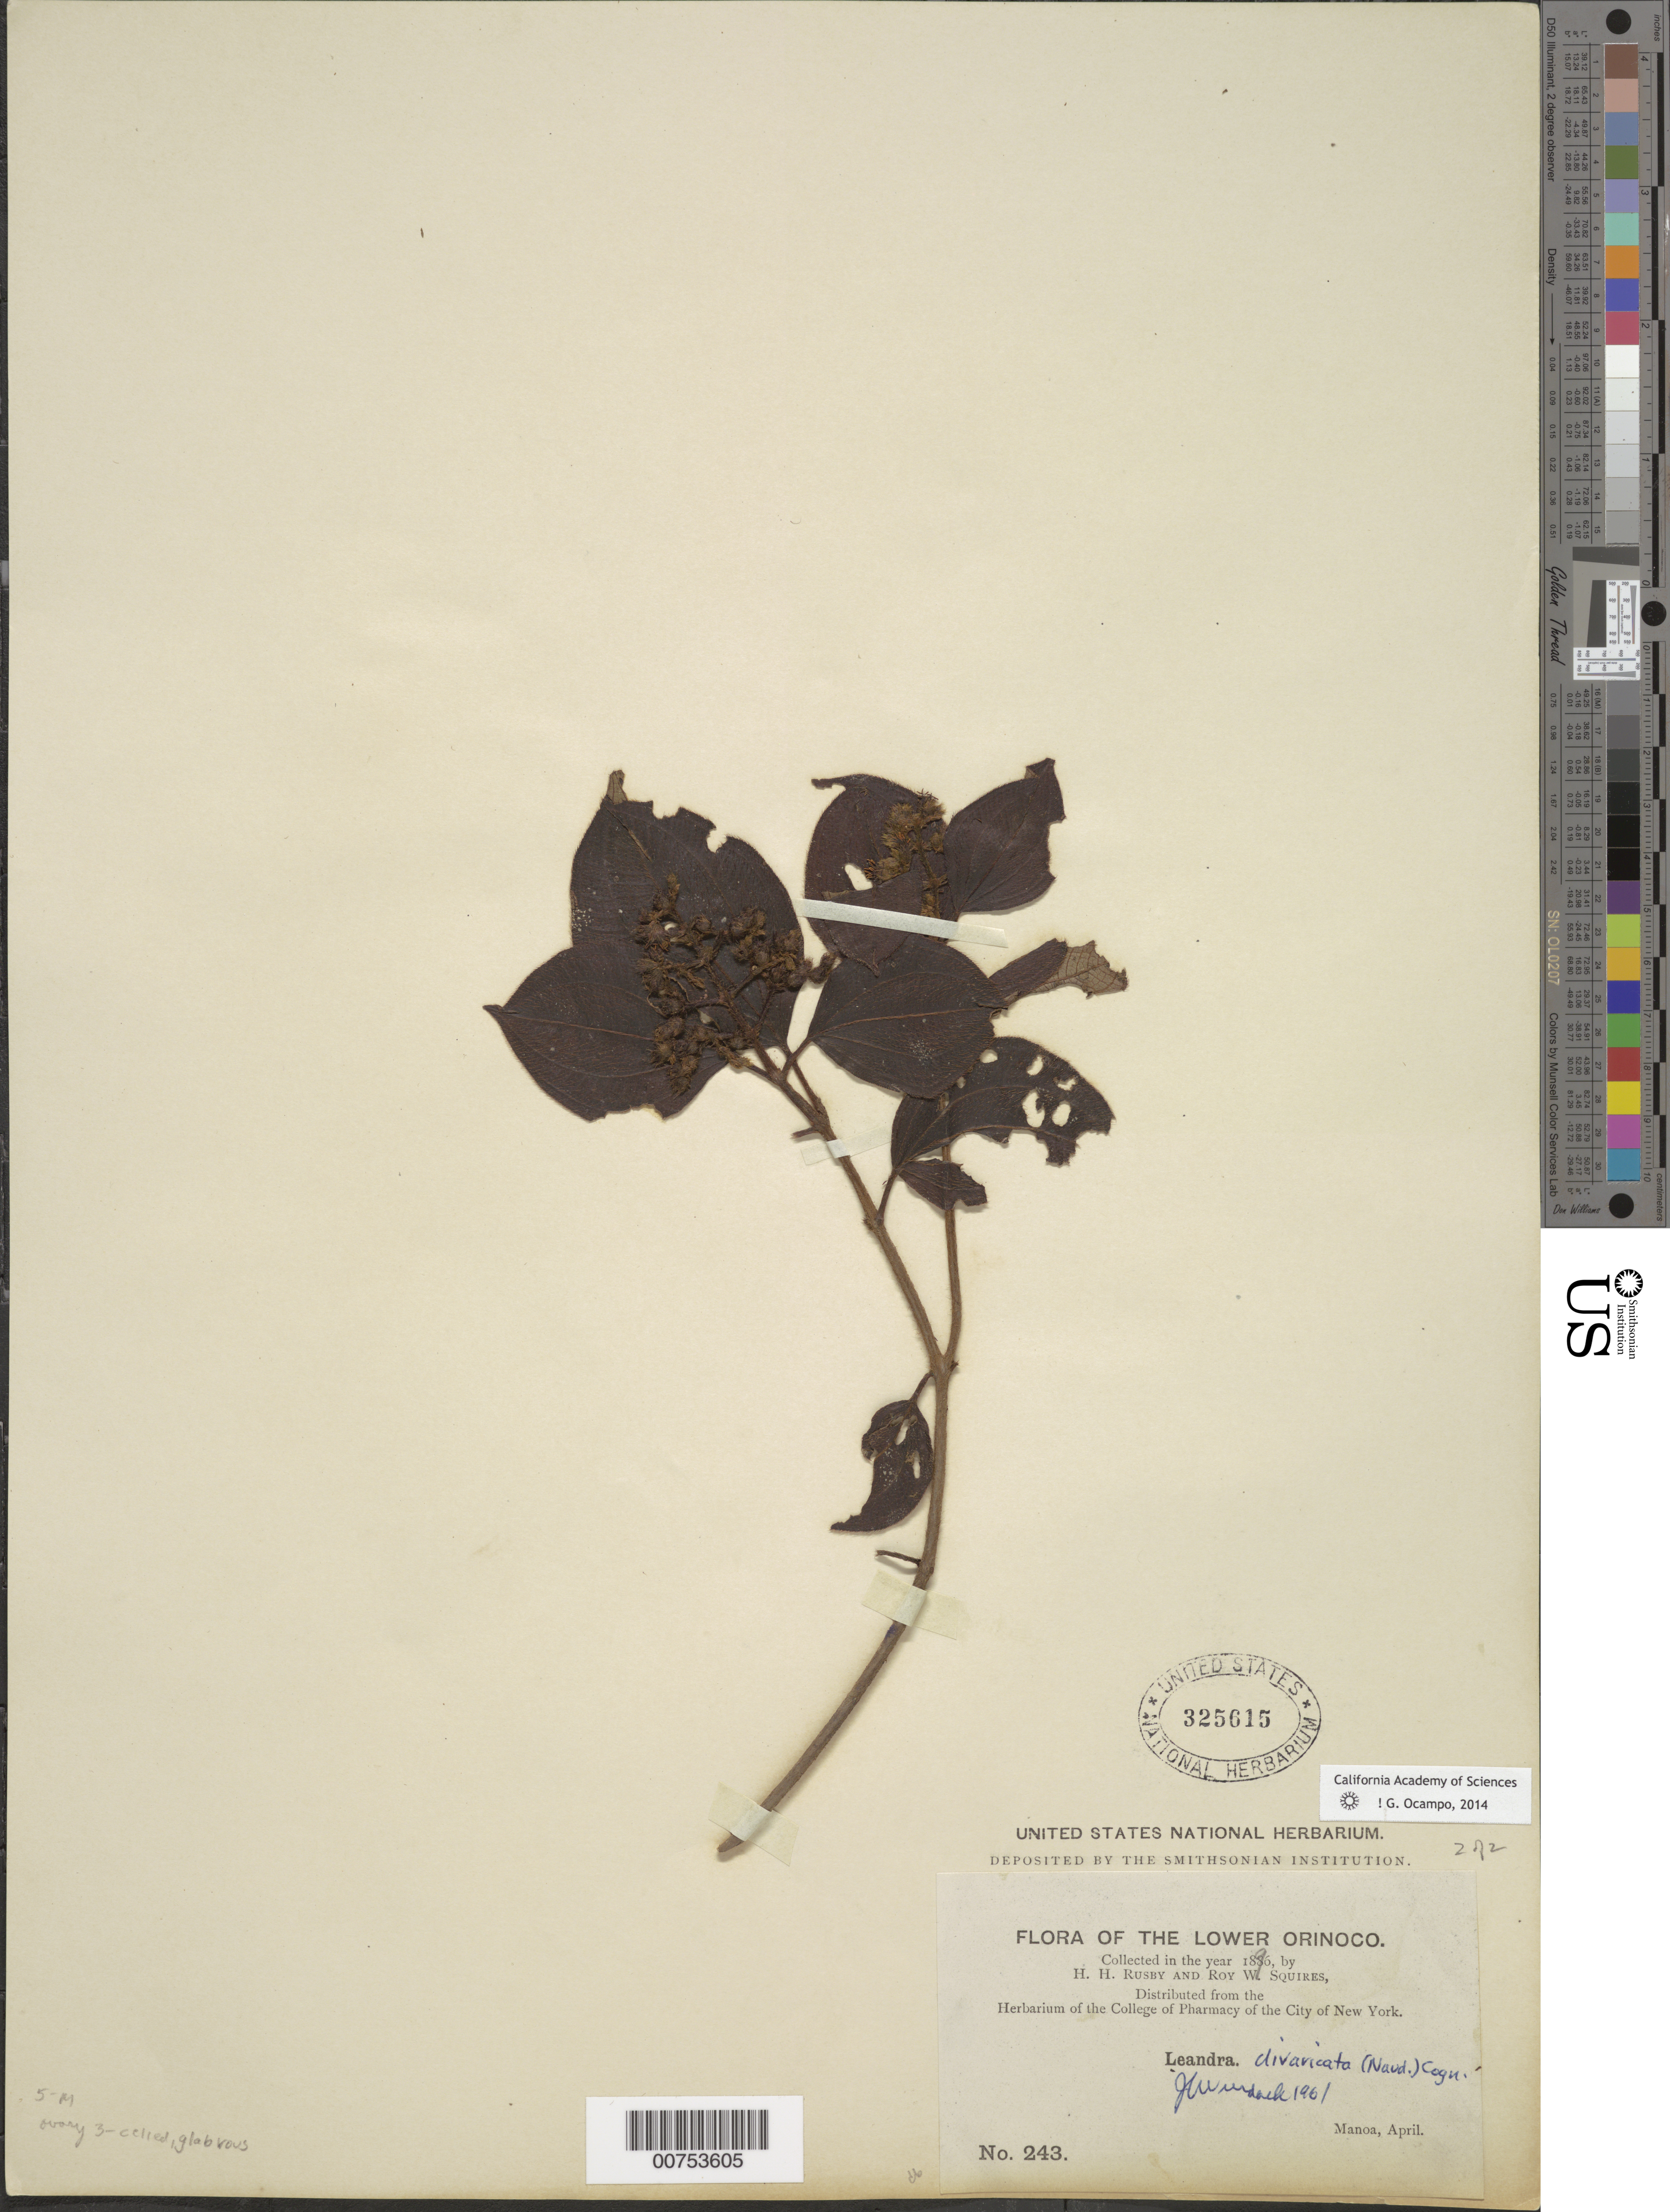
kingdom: Plantae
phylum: Tracheophyta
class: Magnoliopsida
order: Myrtales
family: Melastomataceae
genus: Leandra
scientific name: Leandra divaricata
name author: (Naudin) Cogn.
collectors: H. H. Rusby & R. Squires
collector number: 243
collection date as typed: April 1896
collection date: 1896-04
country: Venezuela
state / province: Delta Amacuro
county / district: Antonio Díaz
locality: Lower Orinoco, Manoa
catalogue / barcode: US 325615